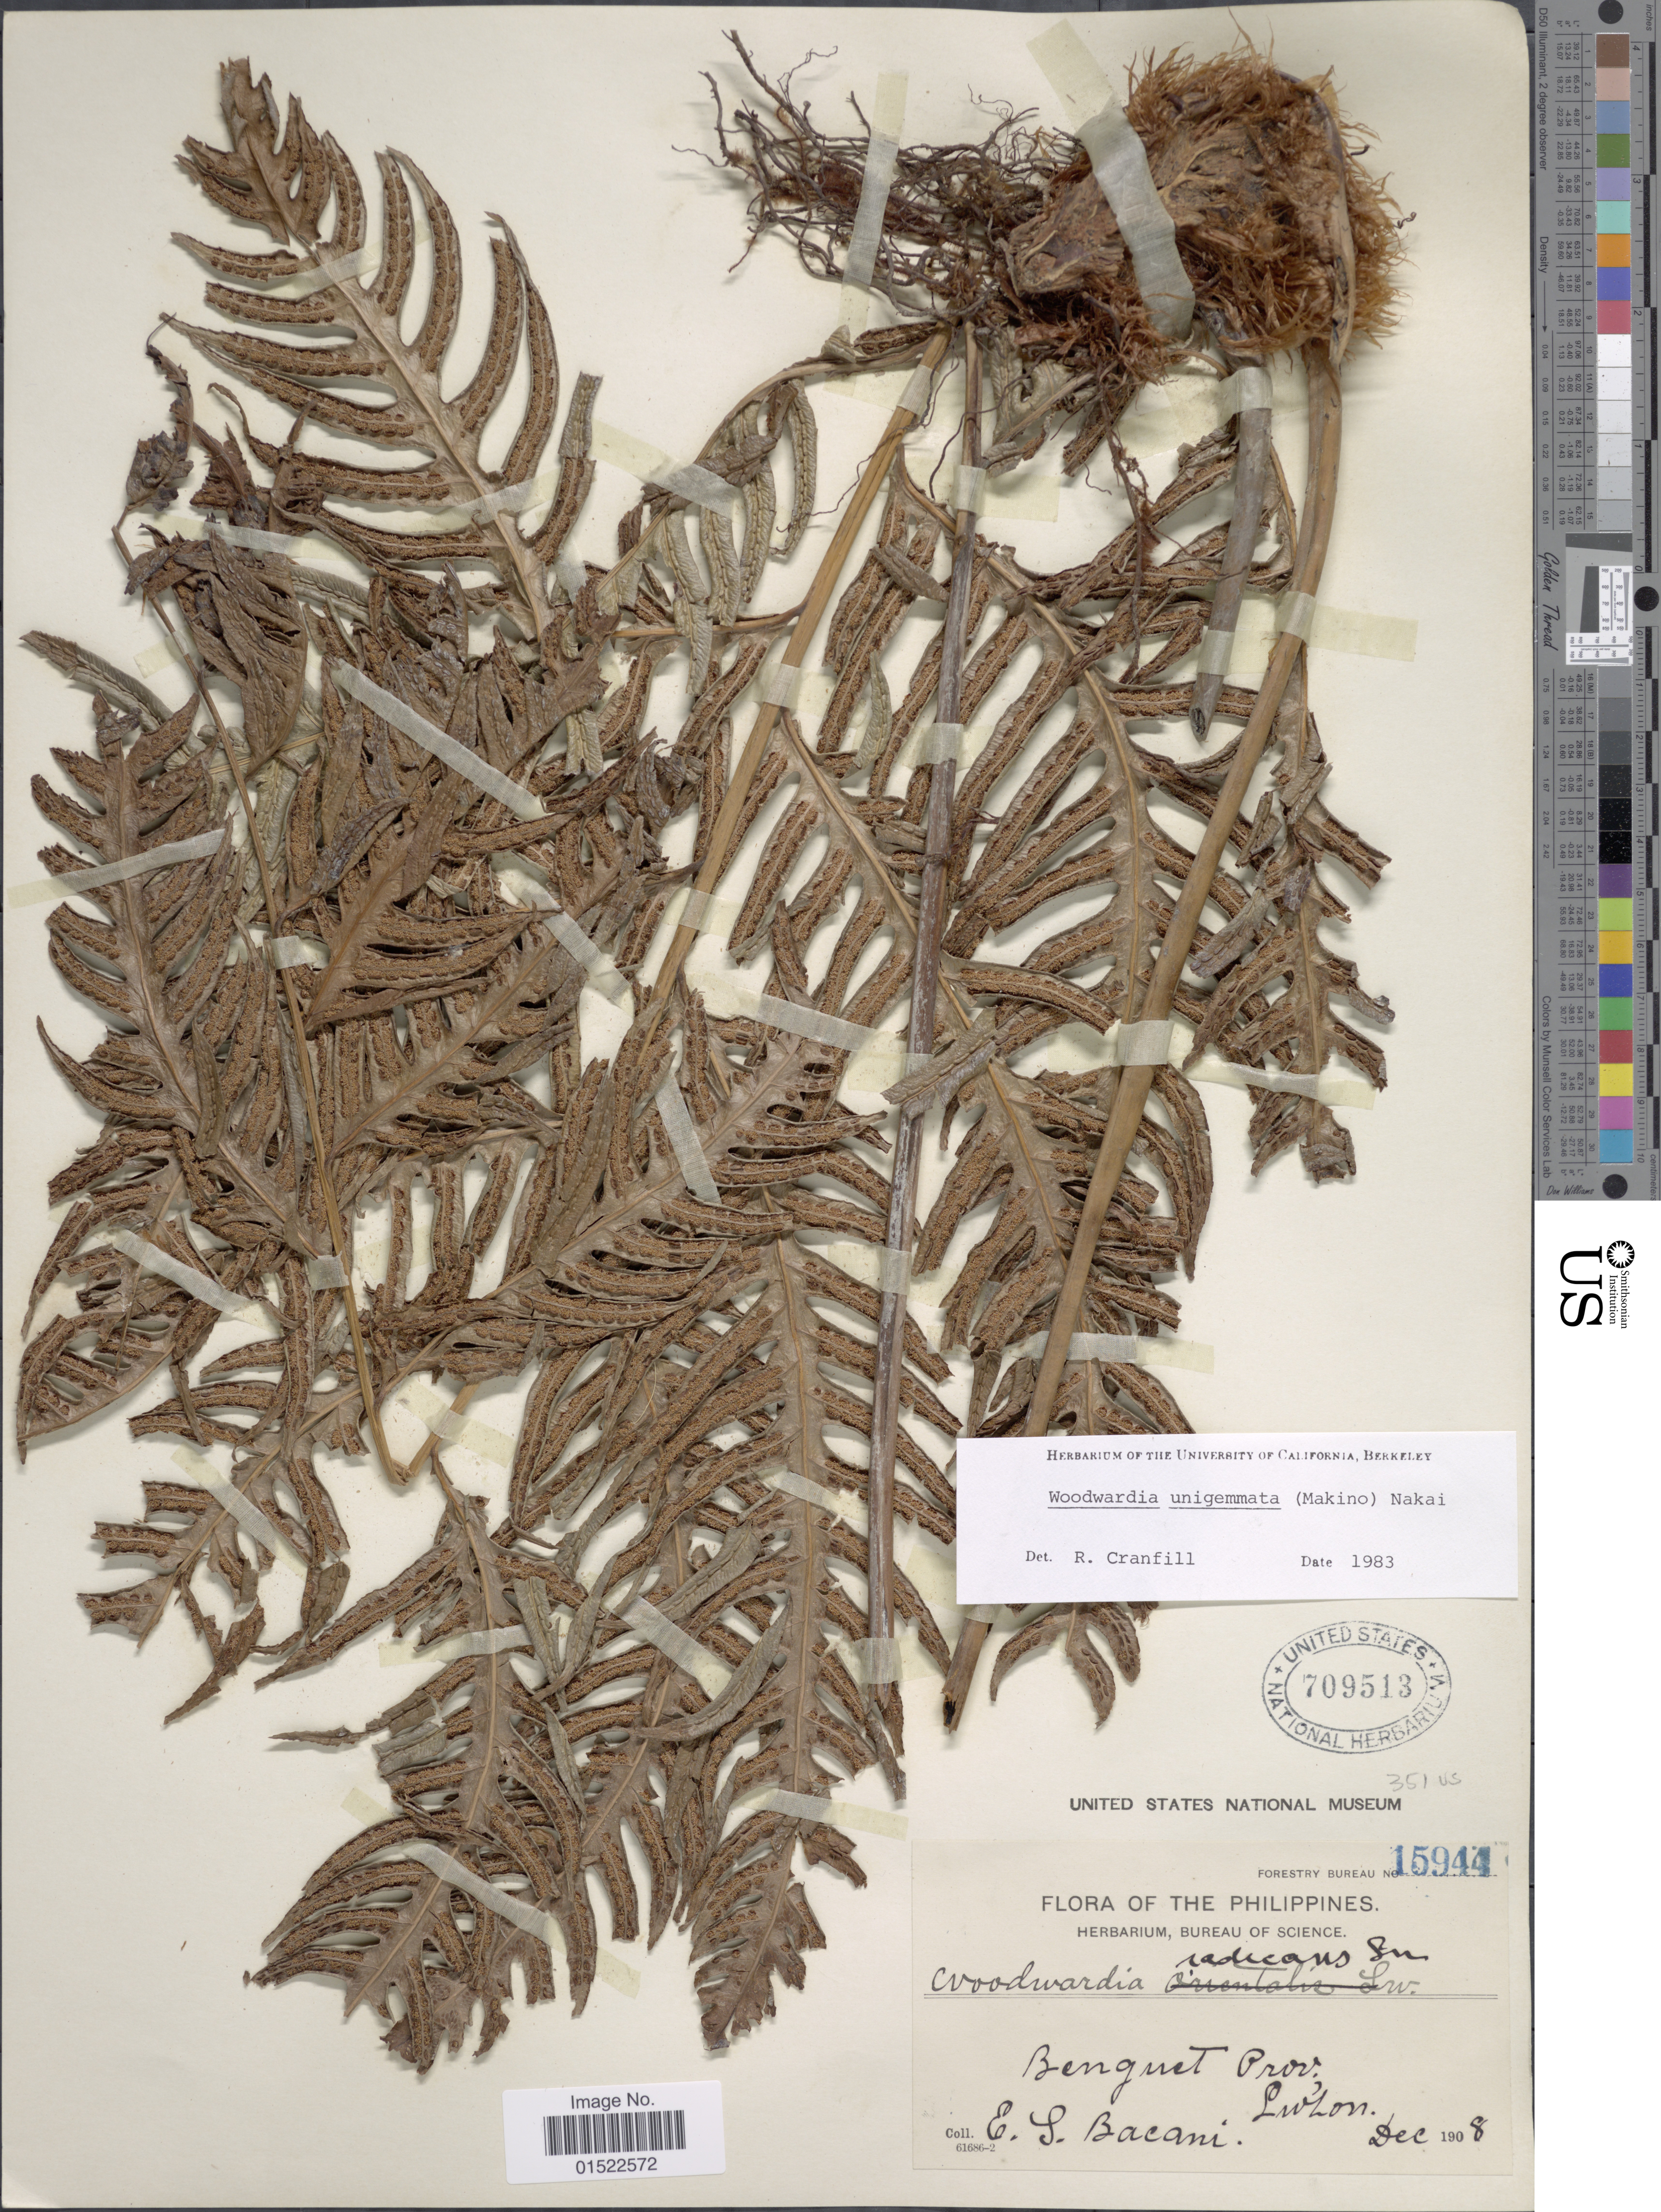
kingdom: Plantae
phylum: Tracheophyta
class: Polypodiopsida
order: Polypodiales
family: Blechnaceae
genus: Woodwardia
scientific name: Woodwardia unigemmata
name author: (Makino) Nakai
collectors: E. Bacani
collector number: Forestry Bureau 15944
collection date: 1908-12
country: Philippines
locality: Benguet Prov., Luzon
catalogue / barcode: US 709513